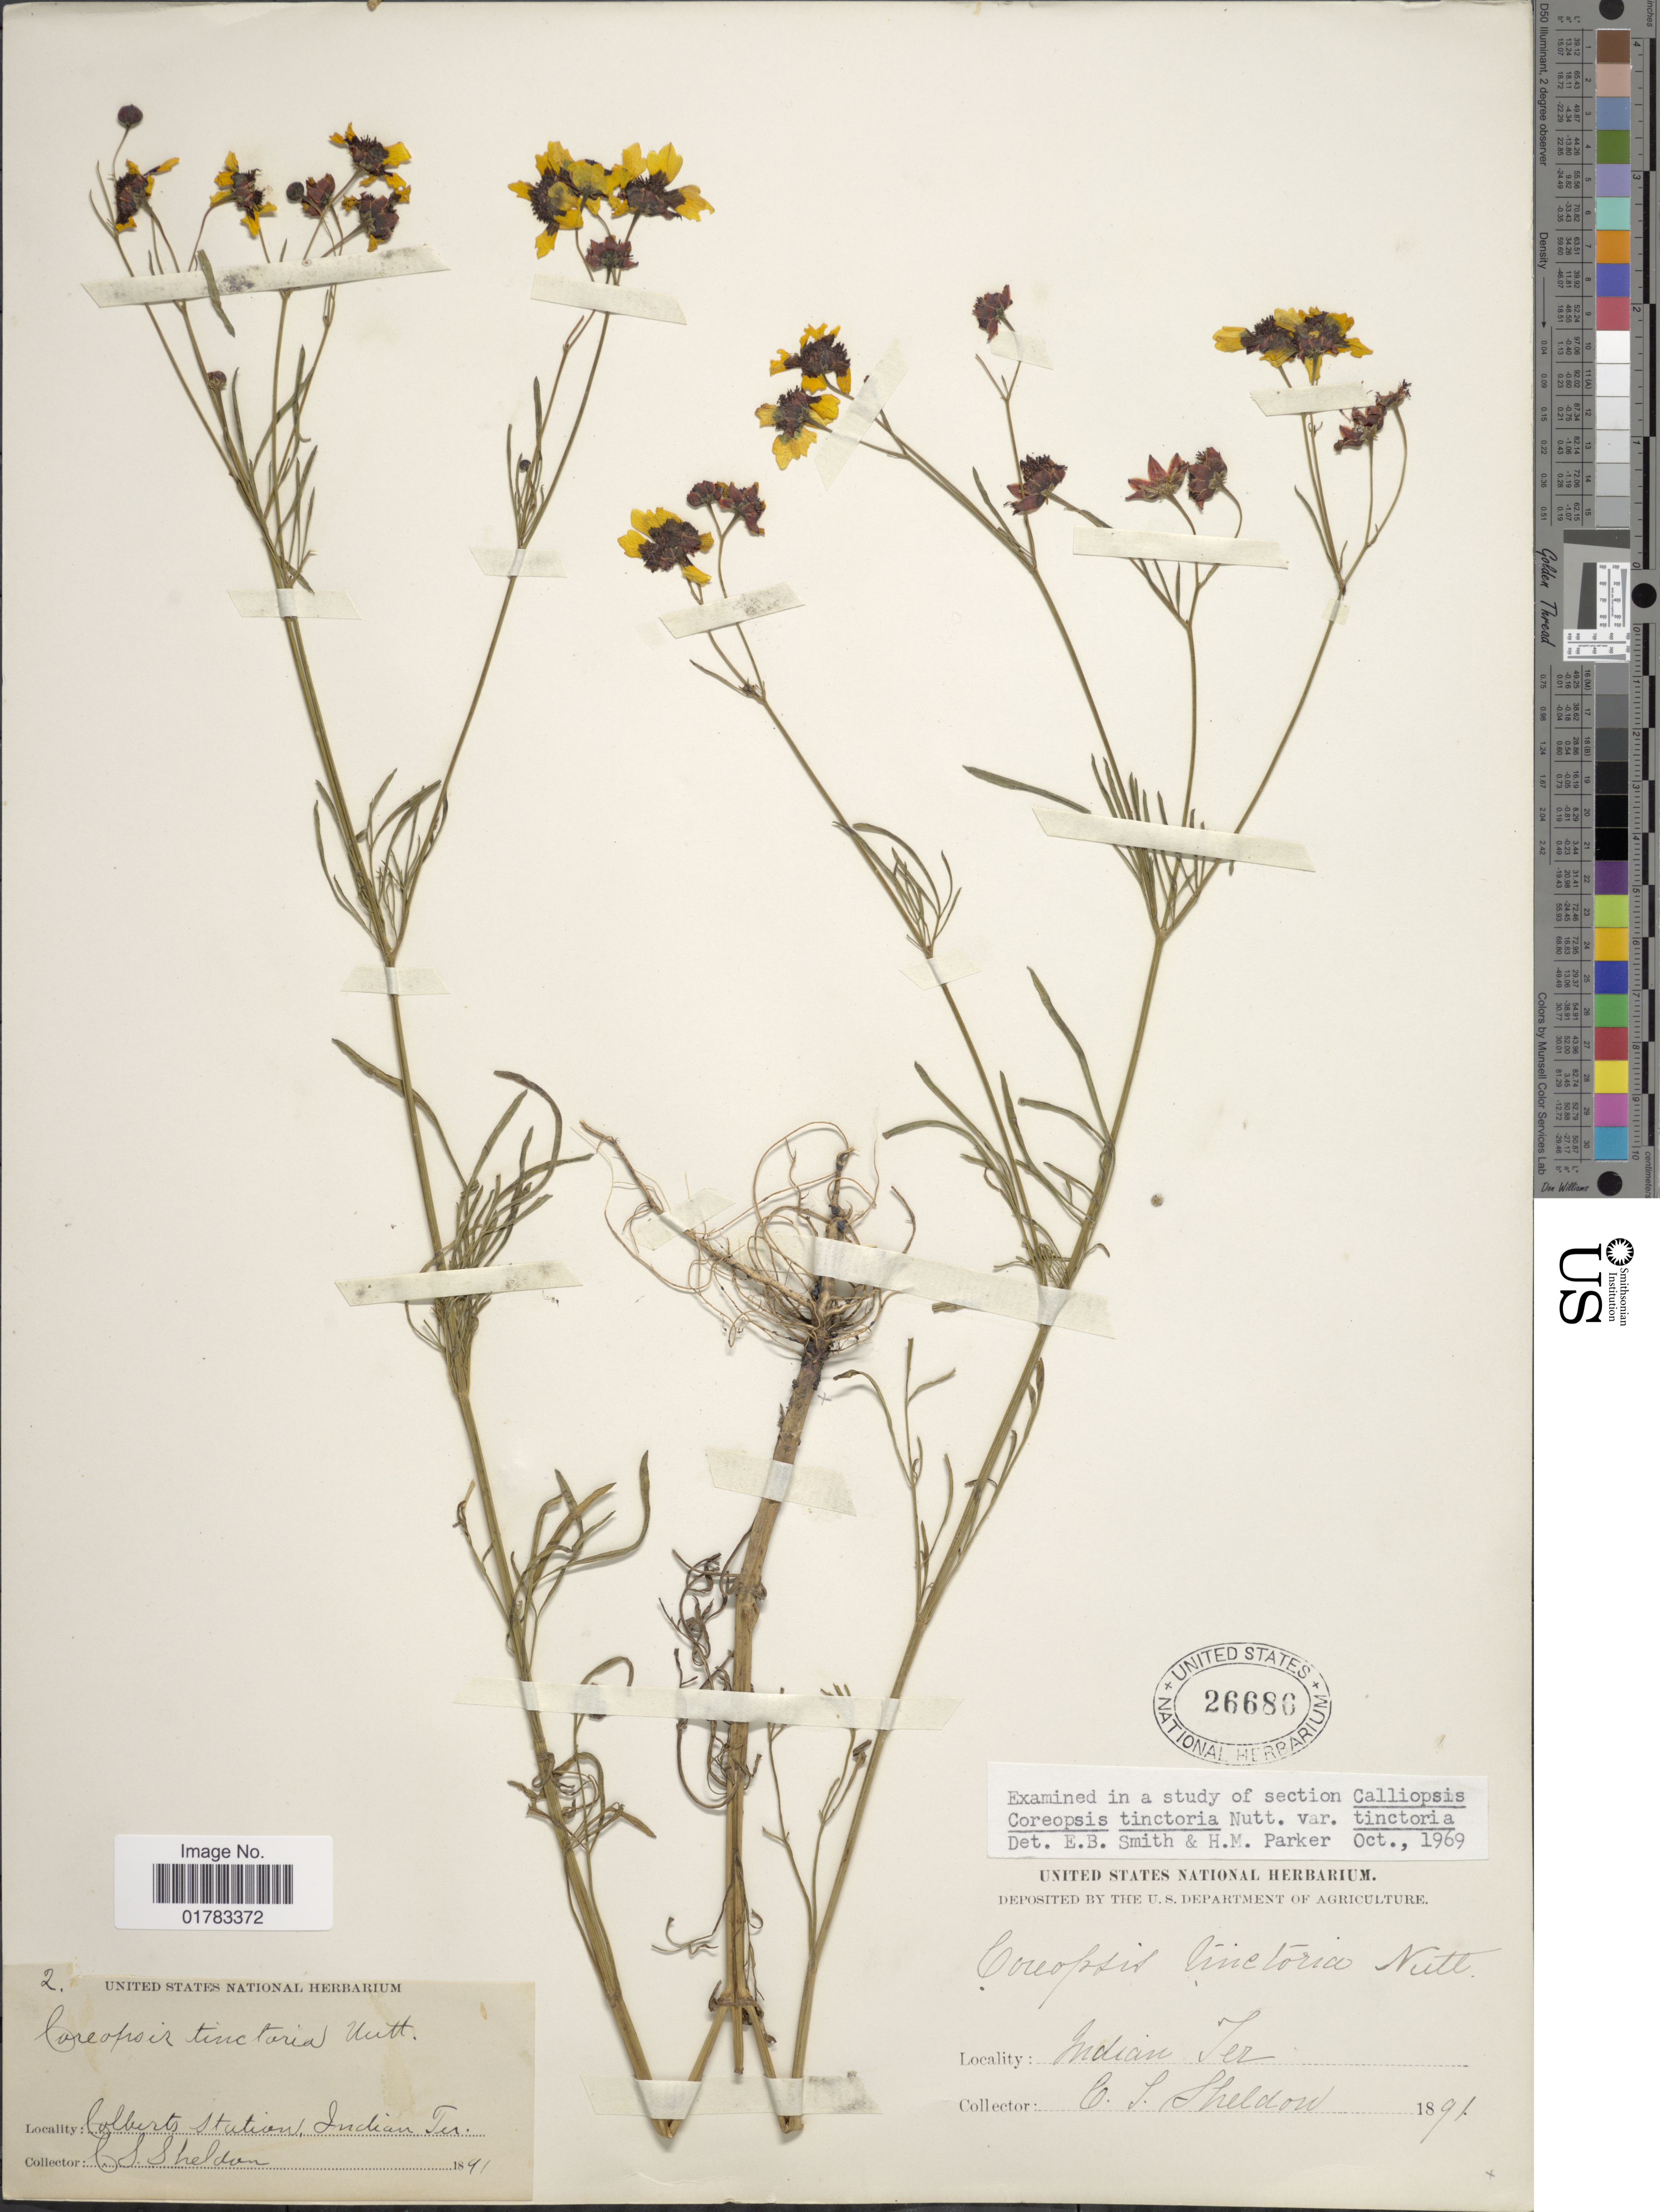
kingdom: Plantae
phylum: Tracheophyta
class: Magnoliopsida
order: Asterales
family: Asteraceae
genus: Coreopsis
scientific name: Coreopsis tinctoria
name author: Nutt.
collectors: C. S. Sheldon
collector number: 2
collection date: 1891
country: United States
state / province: Oklahoma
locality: Colberts Station, Indian Ter.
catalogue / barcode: US 26686